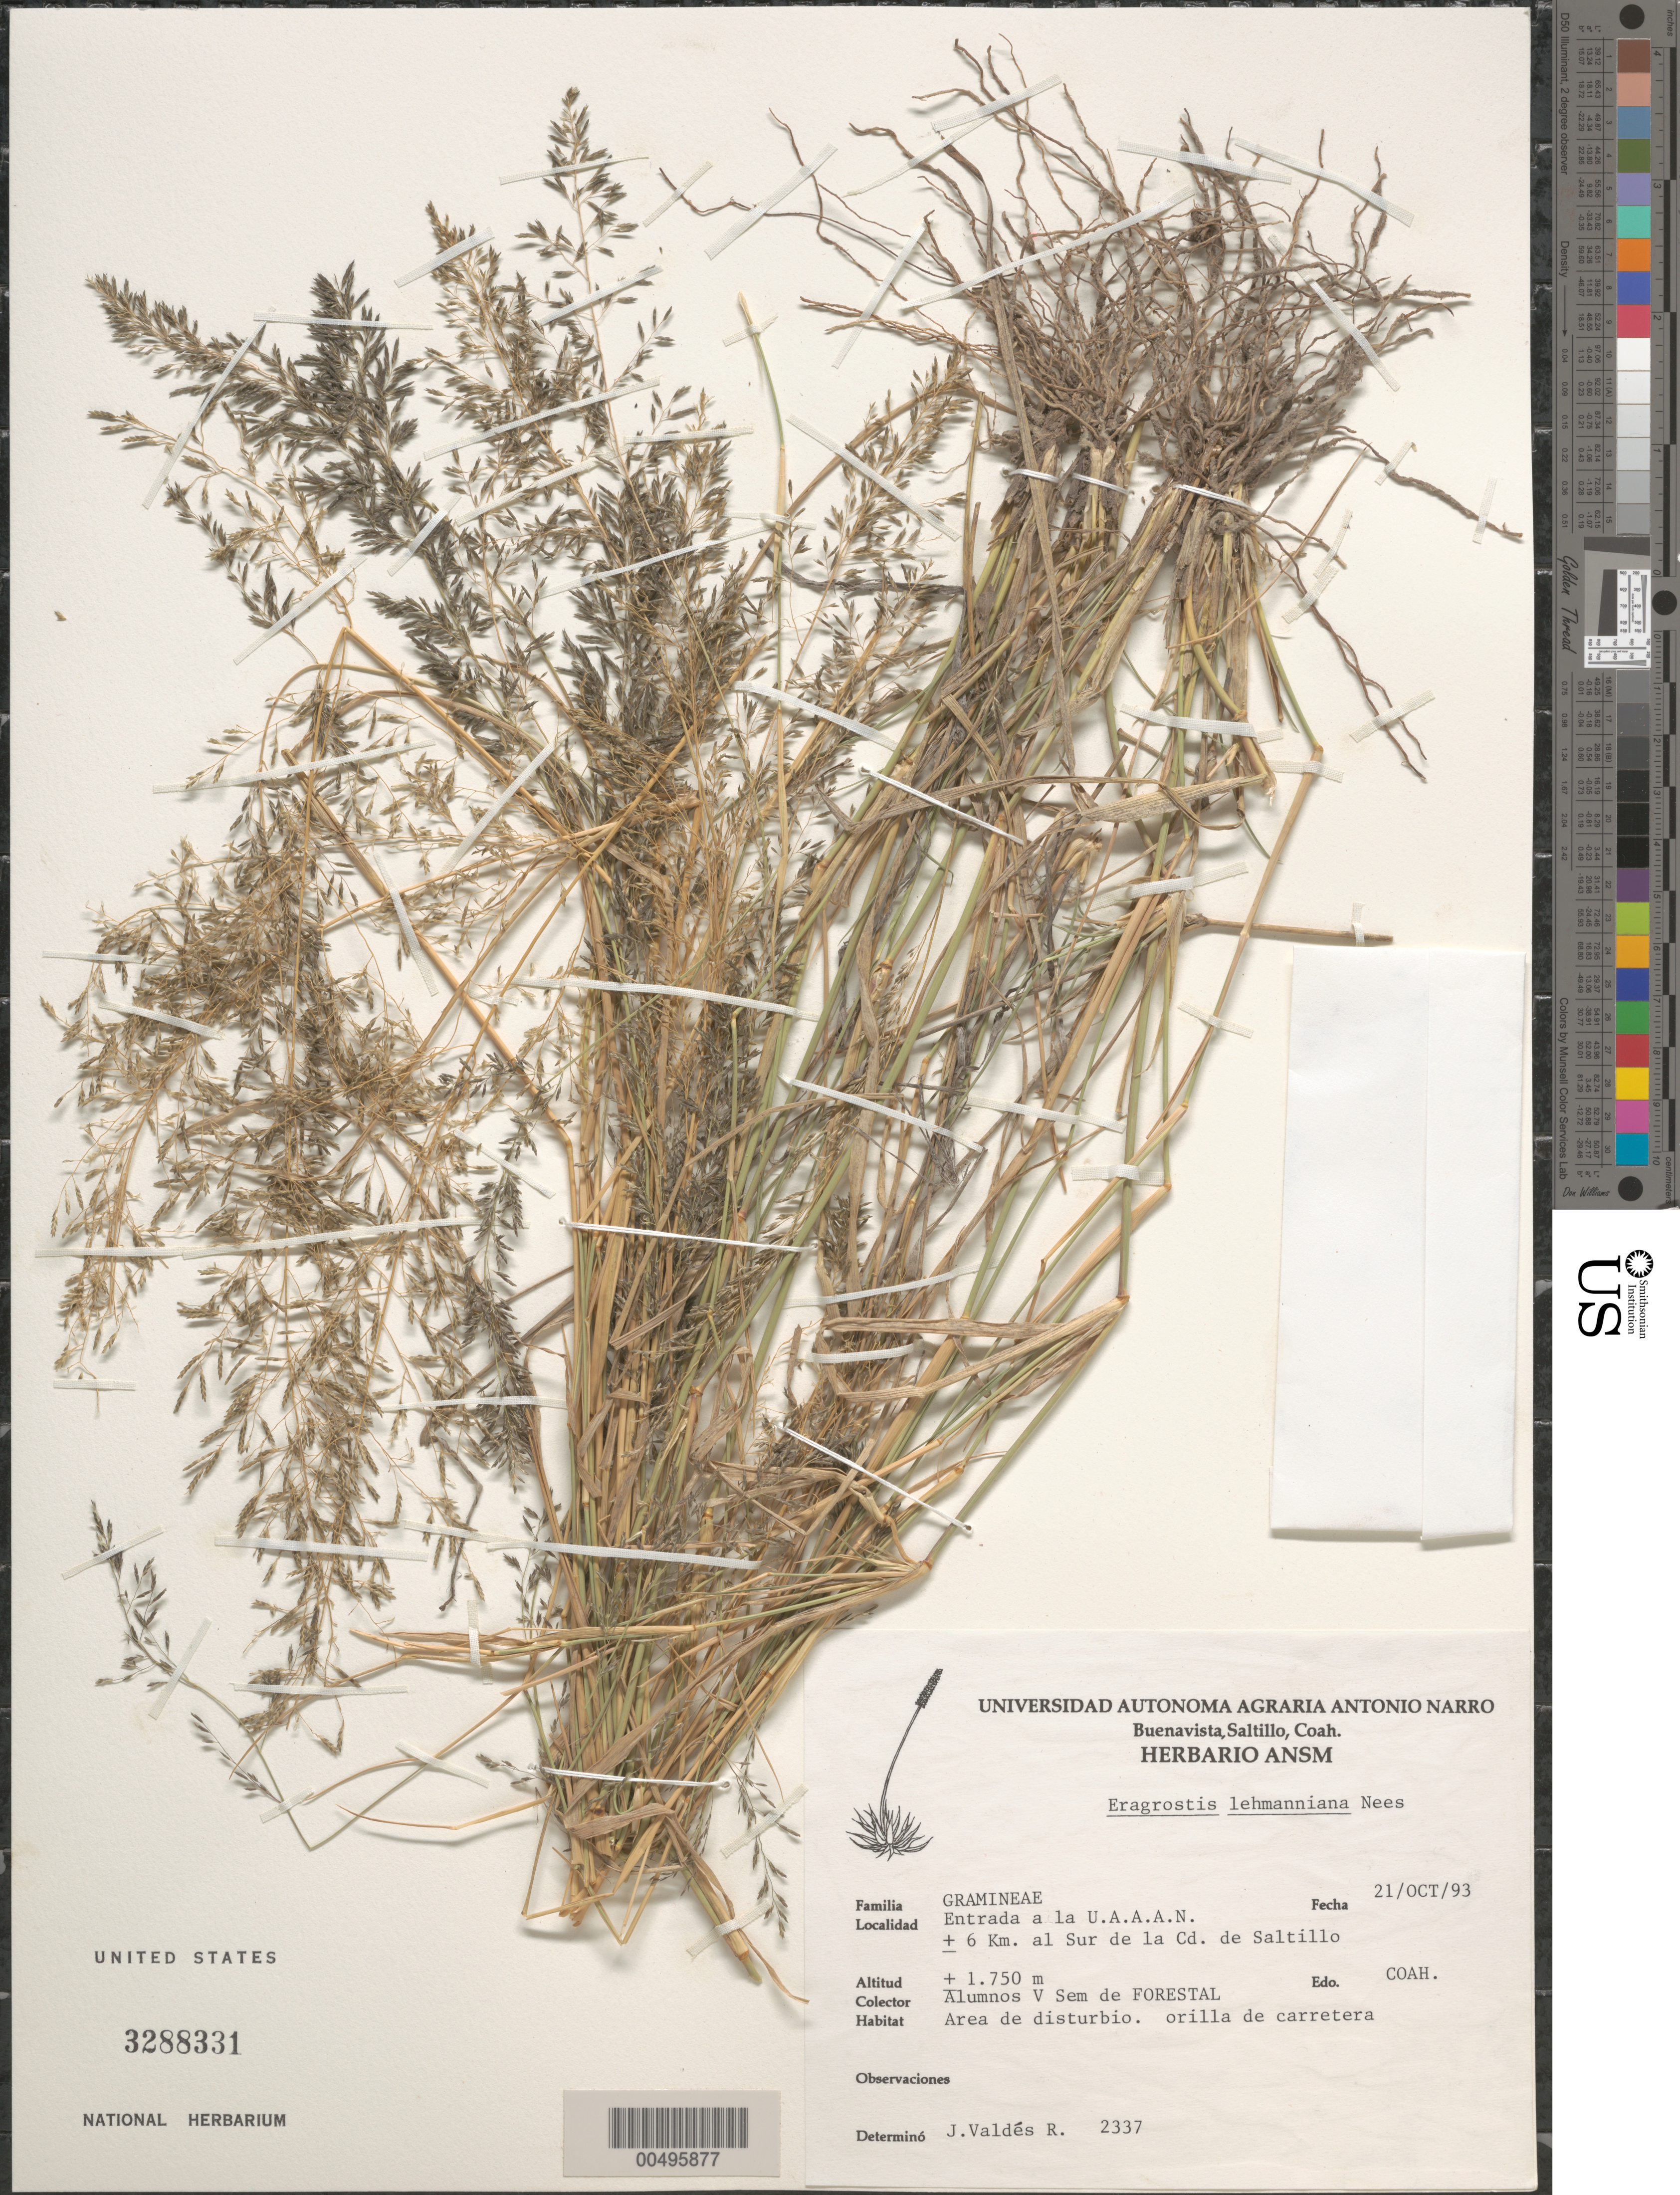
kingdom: Plantae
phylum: Tracheophyta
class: Liliopsida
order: Poales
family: Poaceae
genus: Eragrostis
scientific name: Eragrostis lehmanniana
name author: Nees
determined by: Valdés-Reyna, Jesús, (ANSM), Universidad Autonoma Agraria Antonio Narro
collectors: Alumnos V Sem de Forestal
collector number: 2337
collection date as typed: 21 Oct 1993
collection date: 1993-10-21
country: Mexico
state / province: Coahuila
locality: Buenavista, entrada a la U.A.A.A.N., 6 km al S de la Cd. de Saltillo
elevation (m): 1750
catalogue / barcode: US 3288331